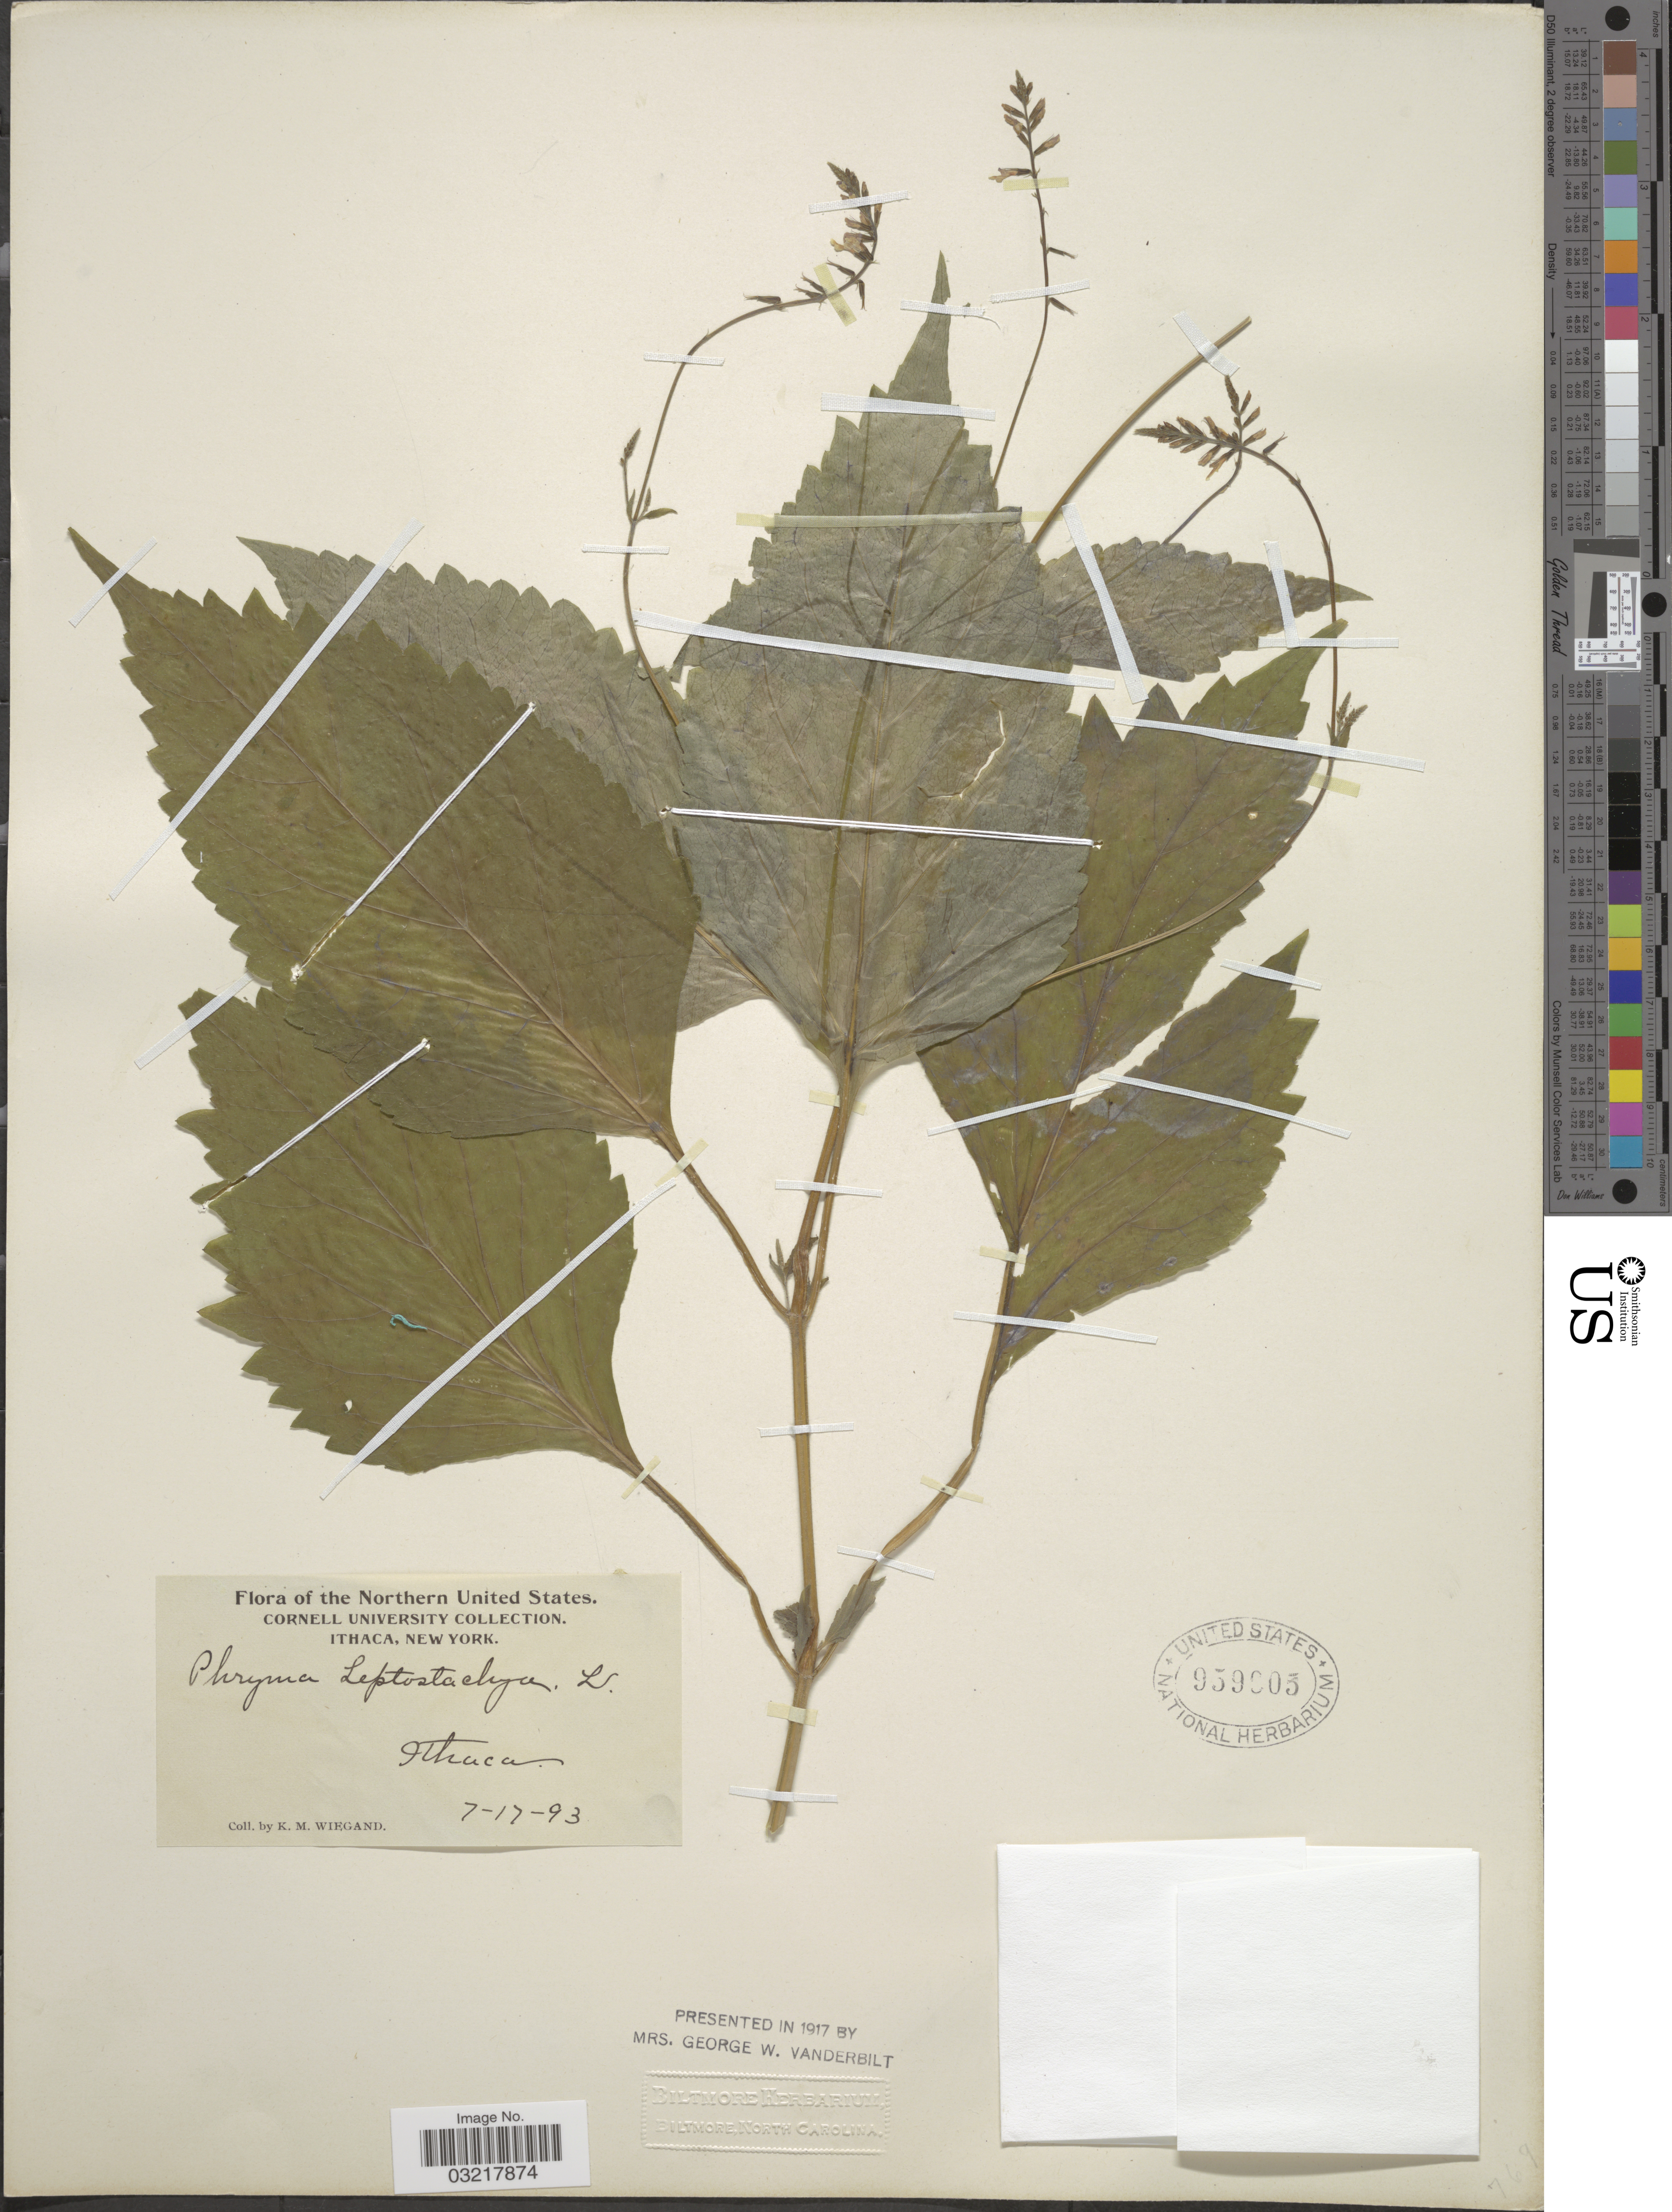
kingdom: Plantae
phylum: Tracheophyta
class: Magnoliopsida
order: Lamiales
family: Phrymaceae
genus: Phryma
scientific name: Phryma leptostachya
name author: L.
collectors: K. M. Wiegand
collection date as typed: Transcribed d/m/y: 17/7/93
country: United States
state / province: New York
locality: Northern United States. Ithaca.